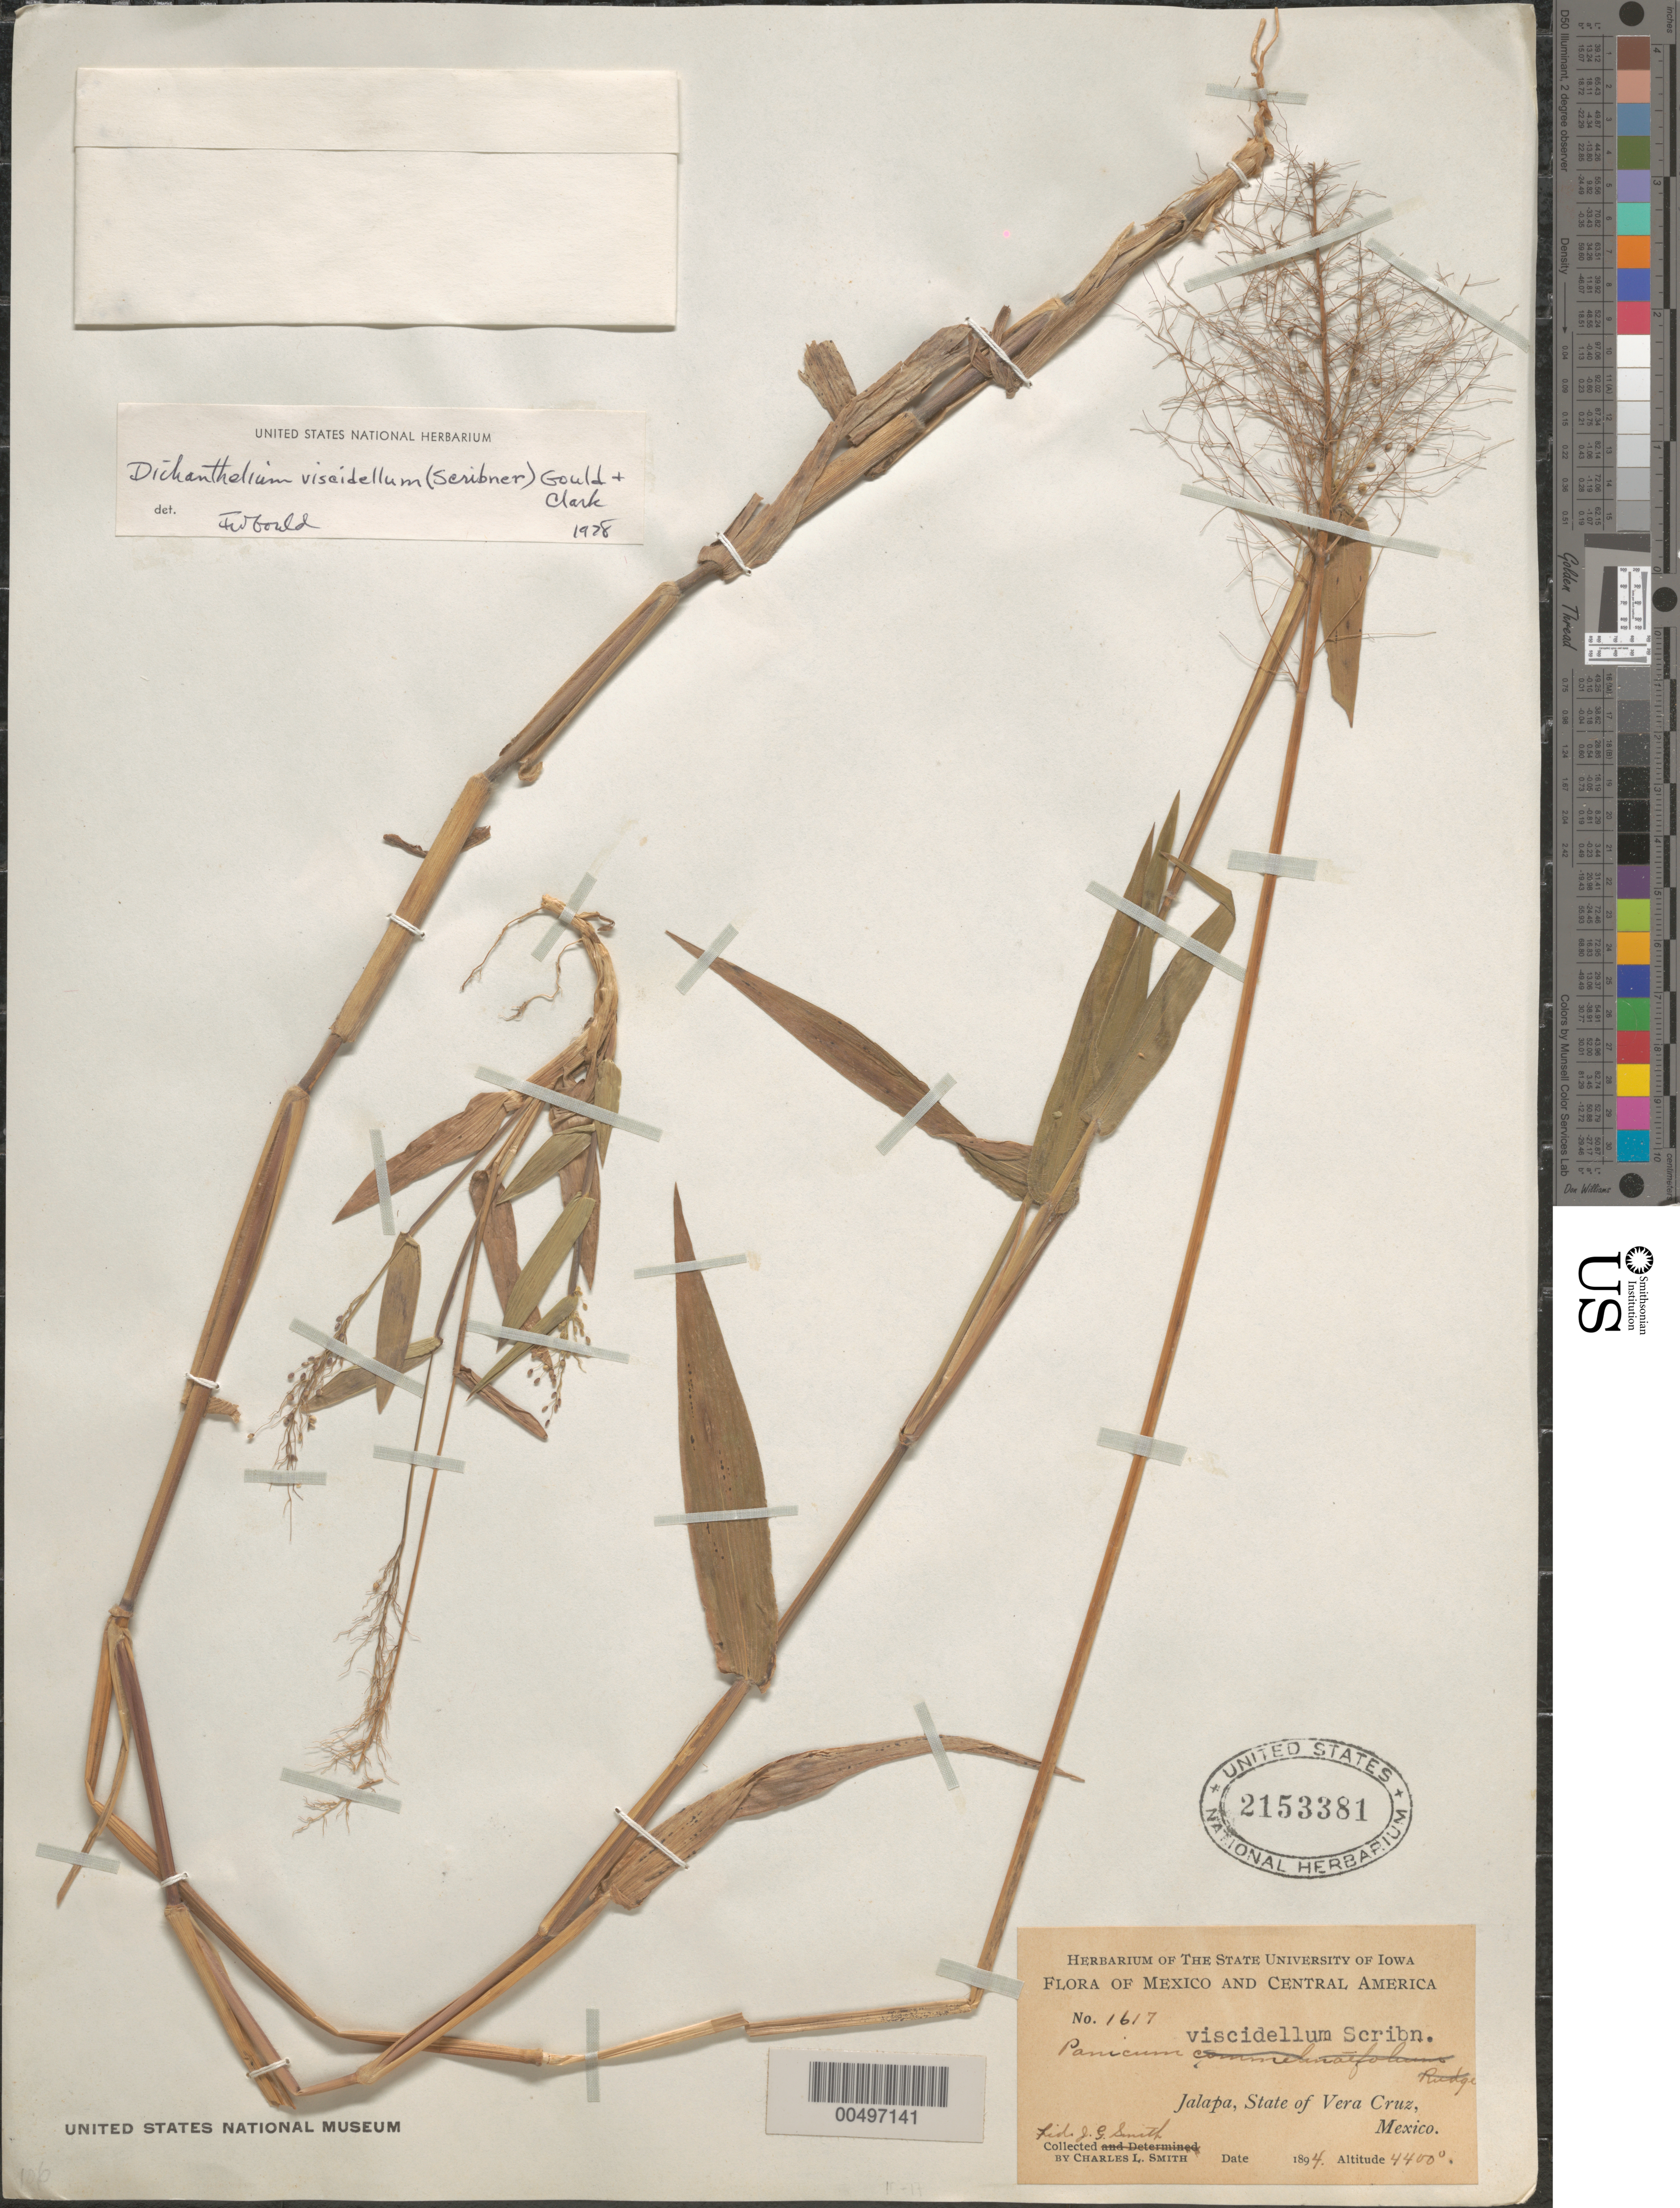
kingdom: Plantae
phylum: Tracheophyta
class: Liliopsida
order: Poales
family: Poaceae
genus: Dichanthelium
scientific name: Dichanthelium viscidellum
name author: (Scribn.) Gould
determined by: Gould, F. W.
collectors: C. L. Smith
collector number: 1617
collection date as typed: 1894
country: Mexico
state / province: Veracruz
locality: Jalapa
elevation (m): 1341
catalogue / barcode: US 2153381